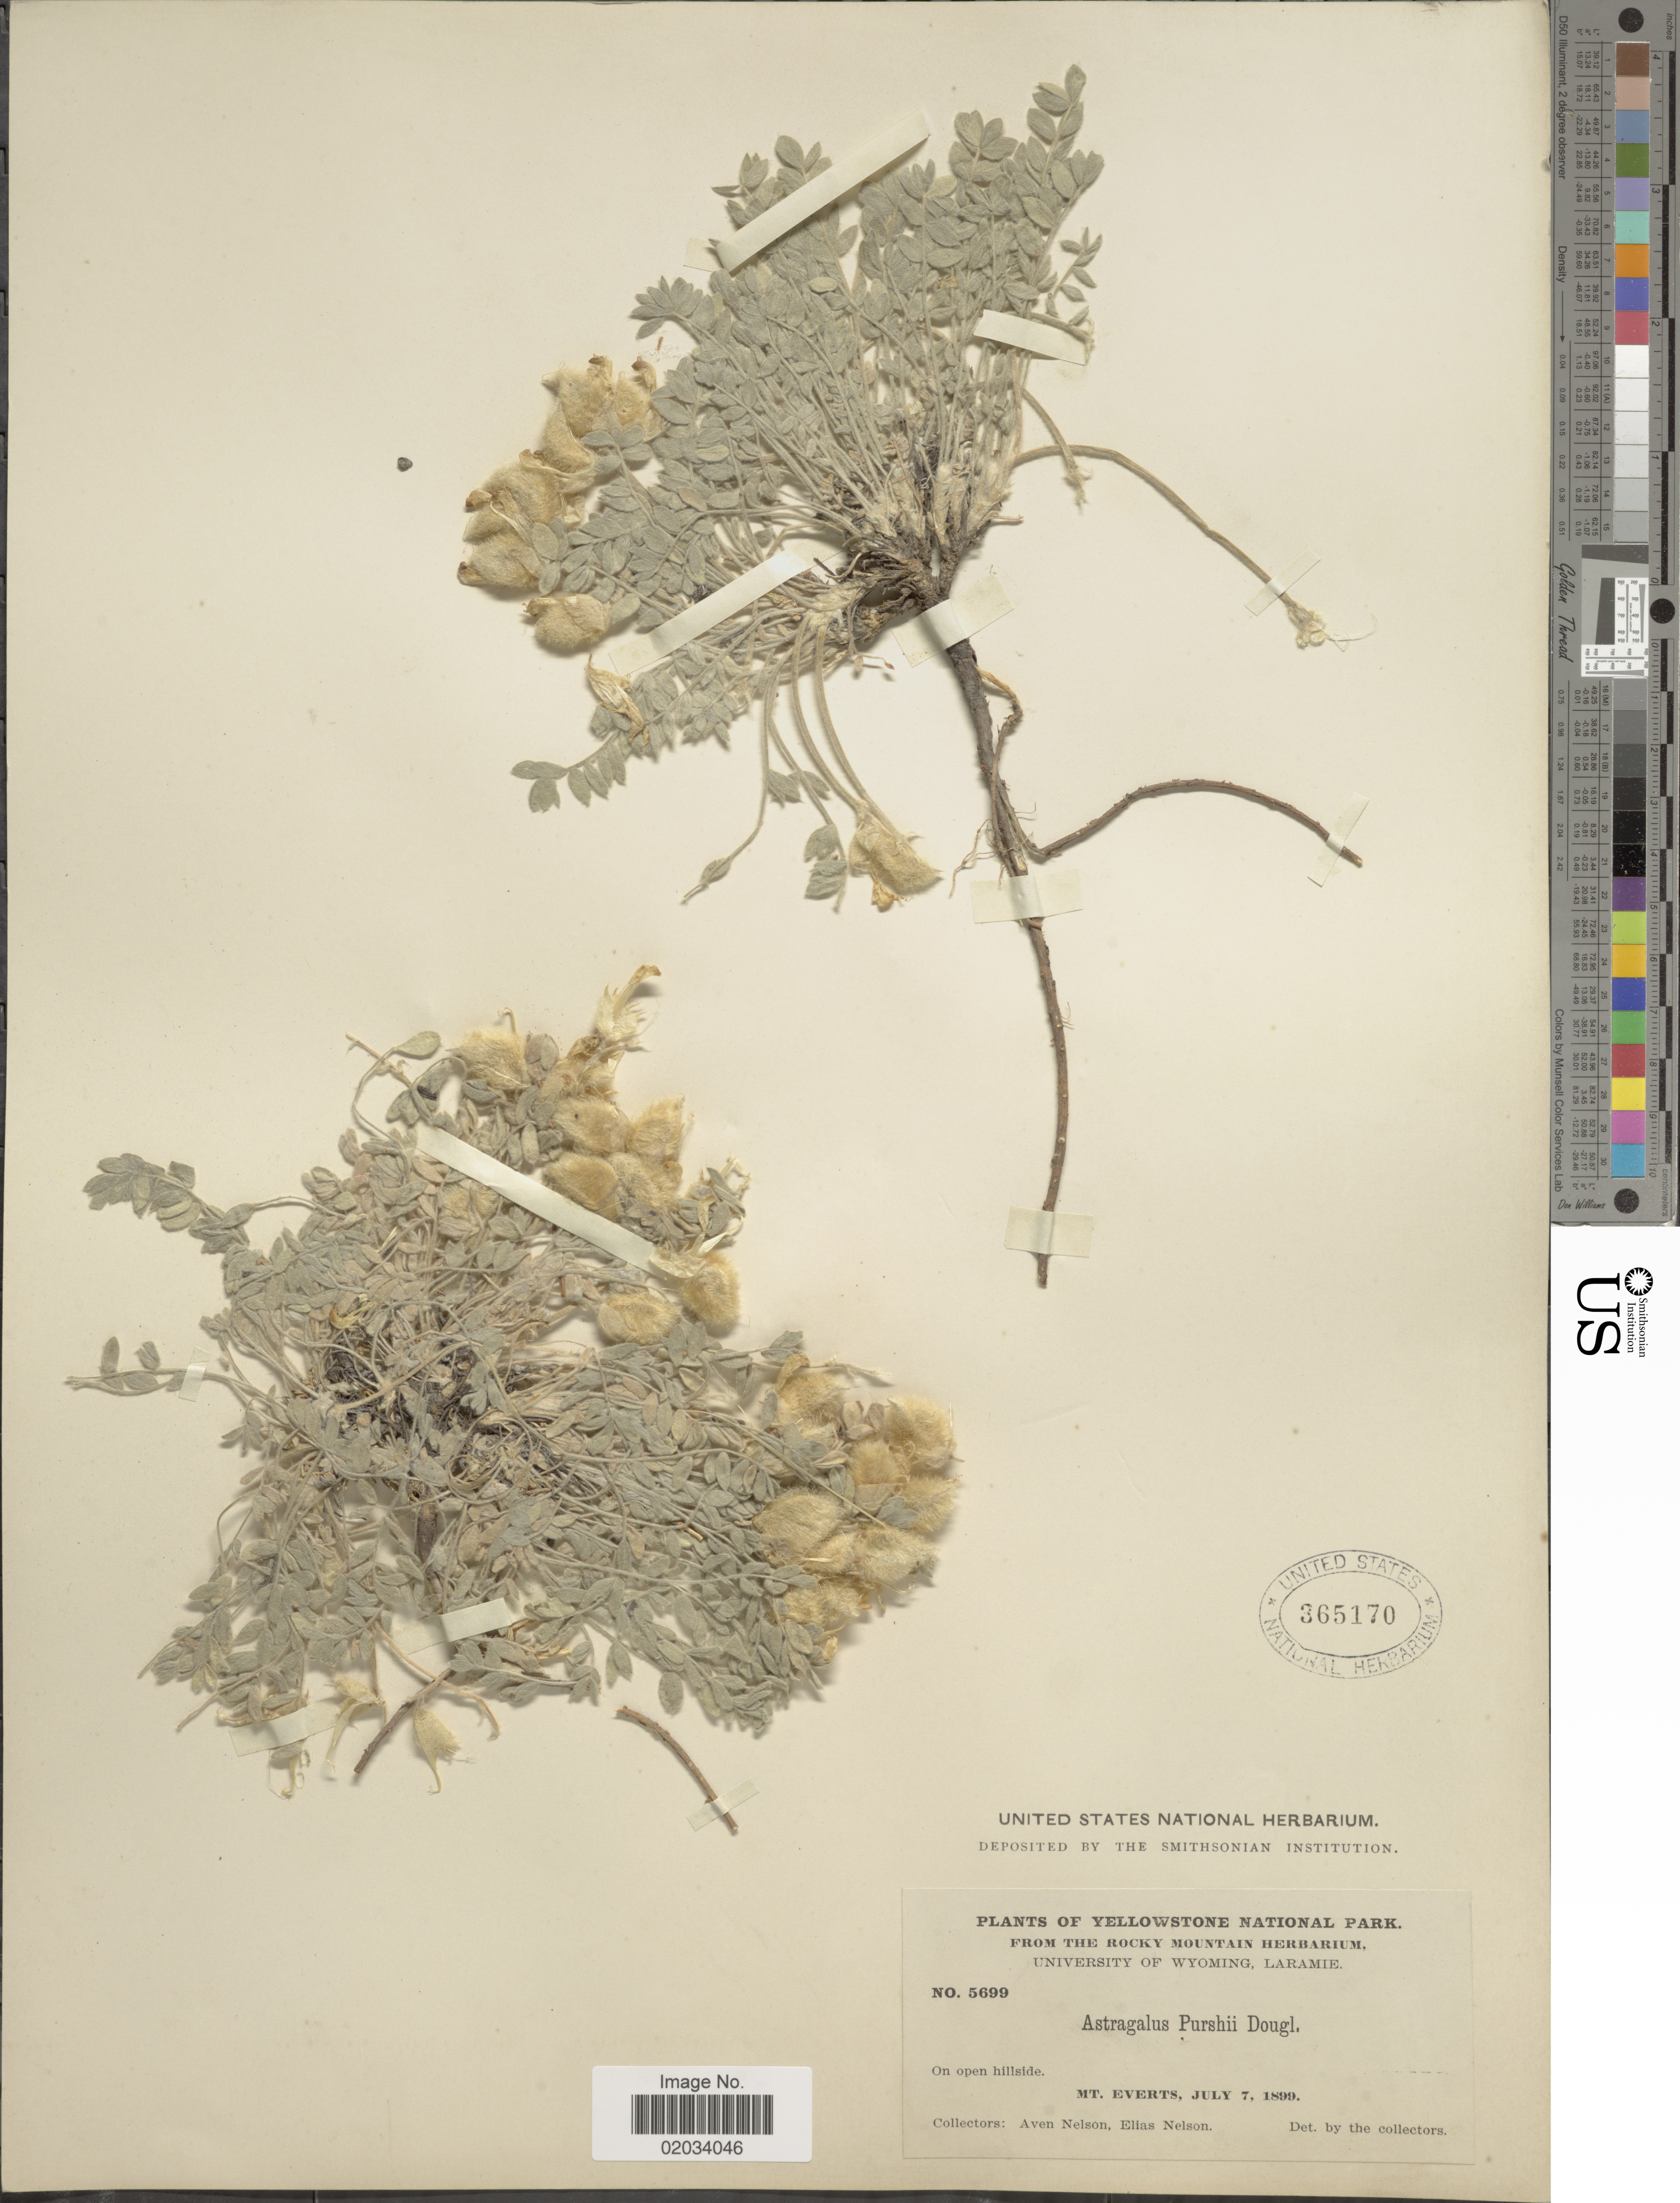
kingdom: Plantae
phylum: Tracheophyta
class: Magnoliopsida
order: Fabales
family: Fabaceae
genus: Astragalus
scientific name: Astragalus purshii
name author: Douglas ex Hook.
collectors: A. Nelson & E. Nelson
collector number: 5699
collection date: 1899-07-17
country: United States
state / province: Wyoming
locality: Yellowstone National Park. On open hillside. Mt. Everts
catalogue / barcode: US 365170